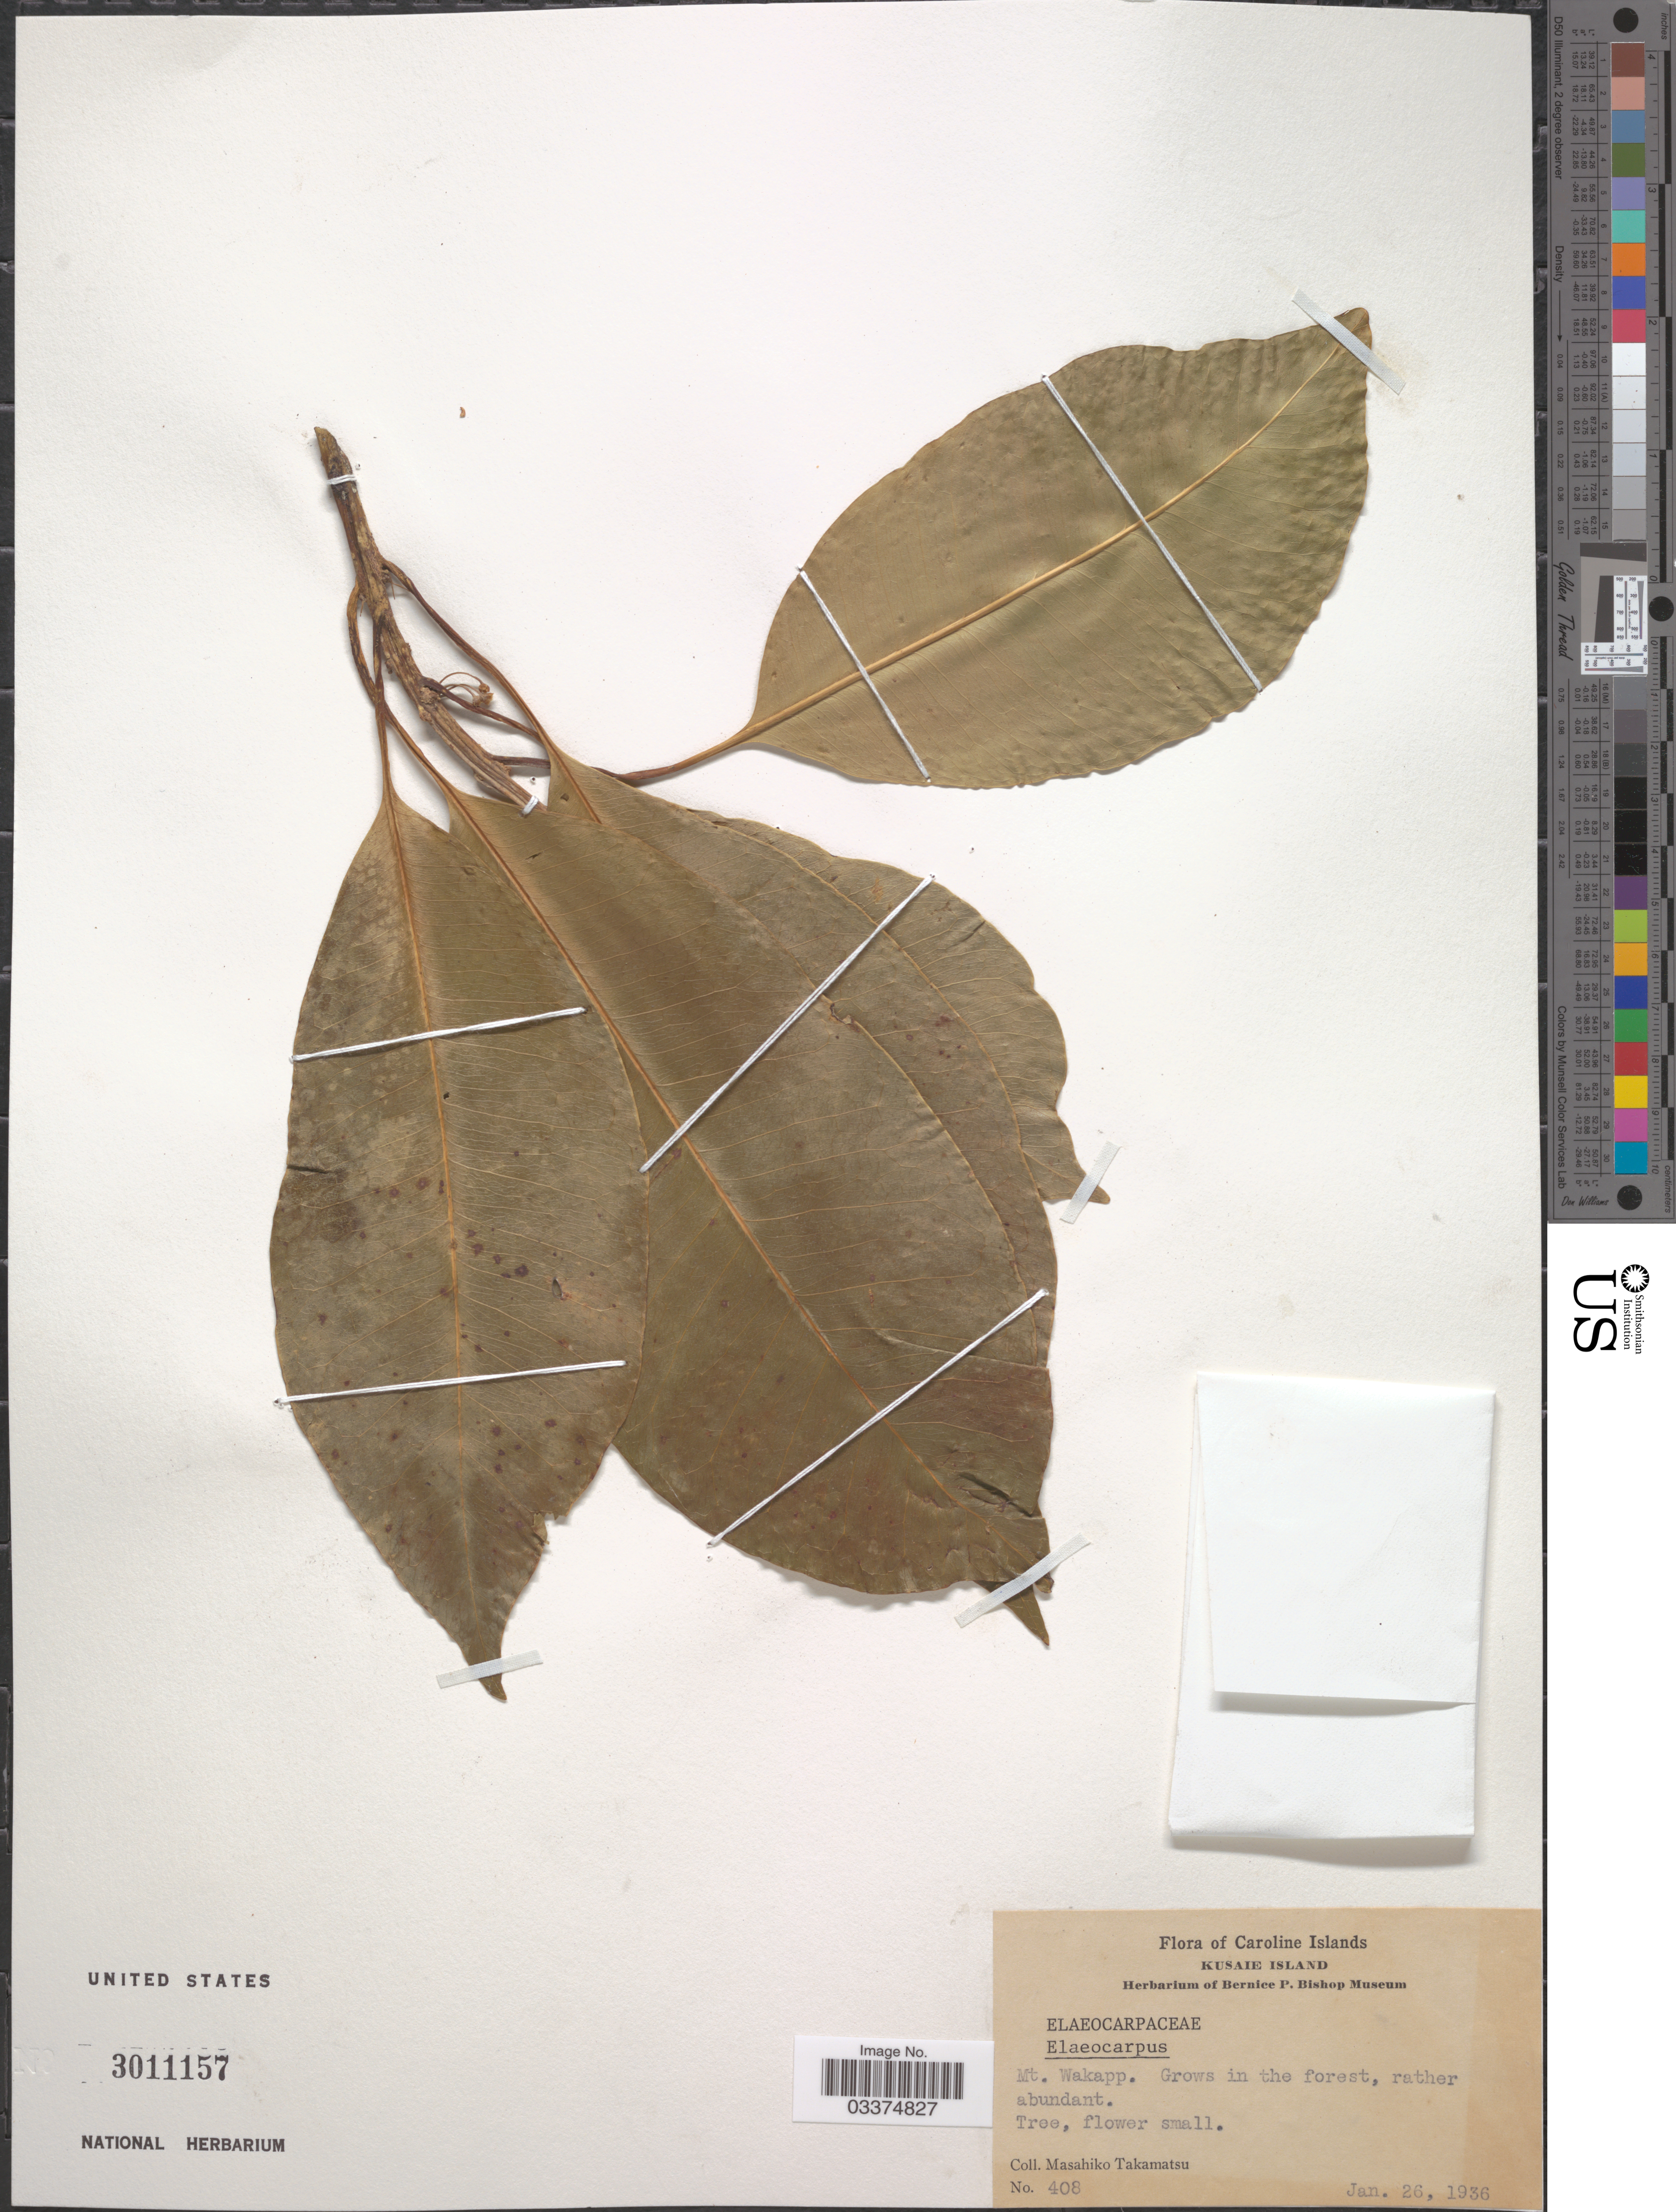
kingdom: Plantae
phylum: Tracheophyta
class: Magnoliopsida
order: Oxalidales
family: Elaeocarpaceae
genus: Elaeocarpus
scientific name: Elaeocarpus sp.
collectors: M. Takamatsu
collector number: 408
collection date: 1936-01-26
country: Micronesia, Federated States of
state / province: Kosrae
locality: Caroline Islands. Kusaie Island. Mt. Wakapp.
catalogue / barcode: US 3011157